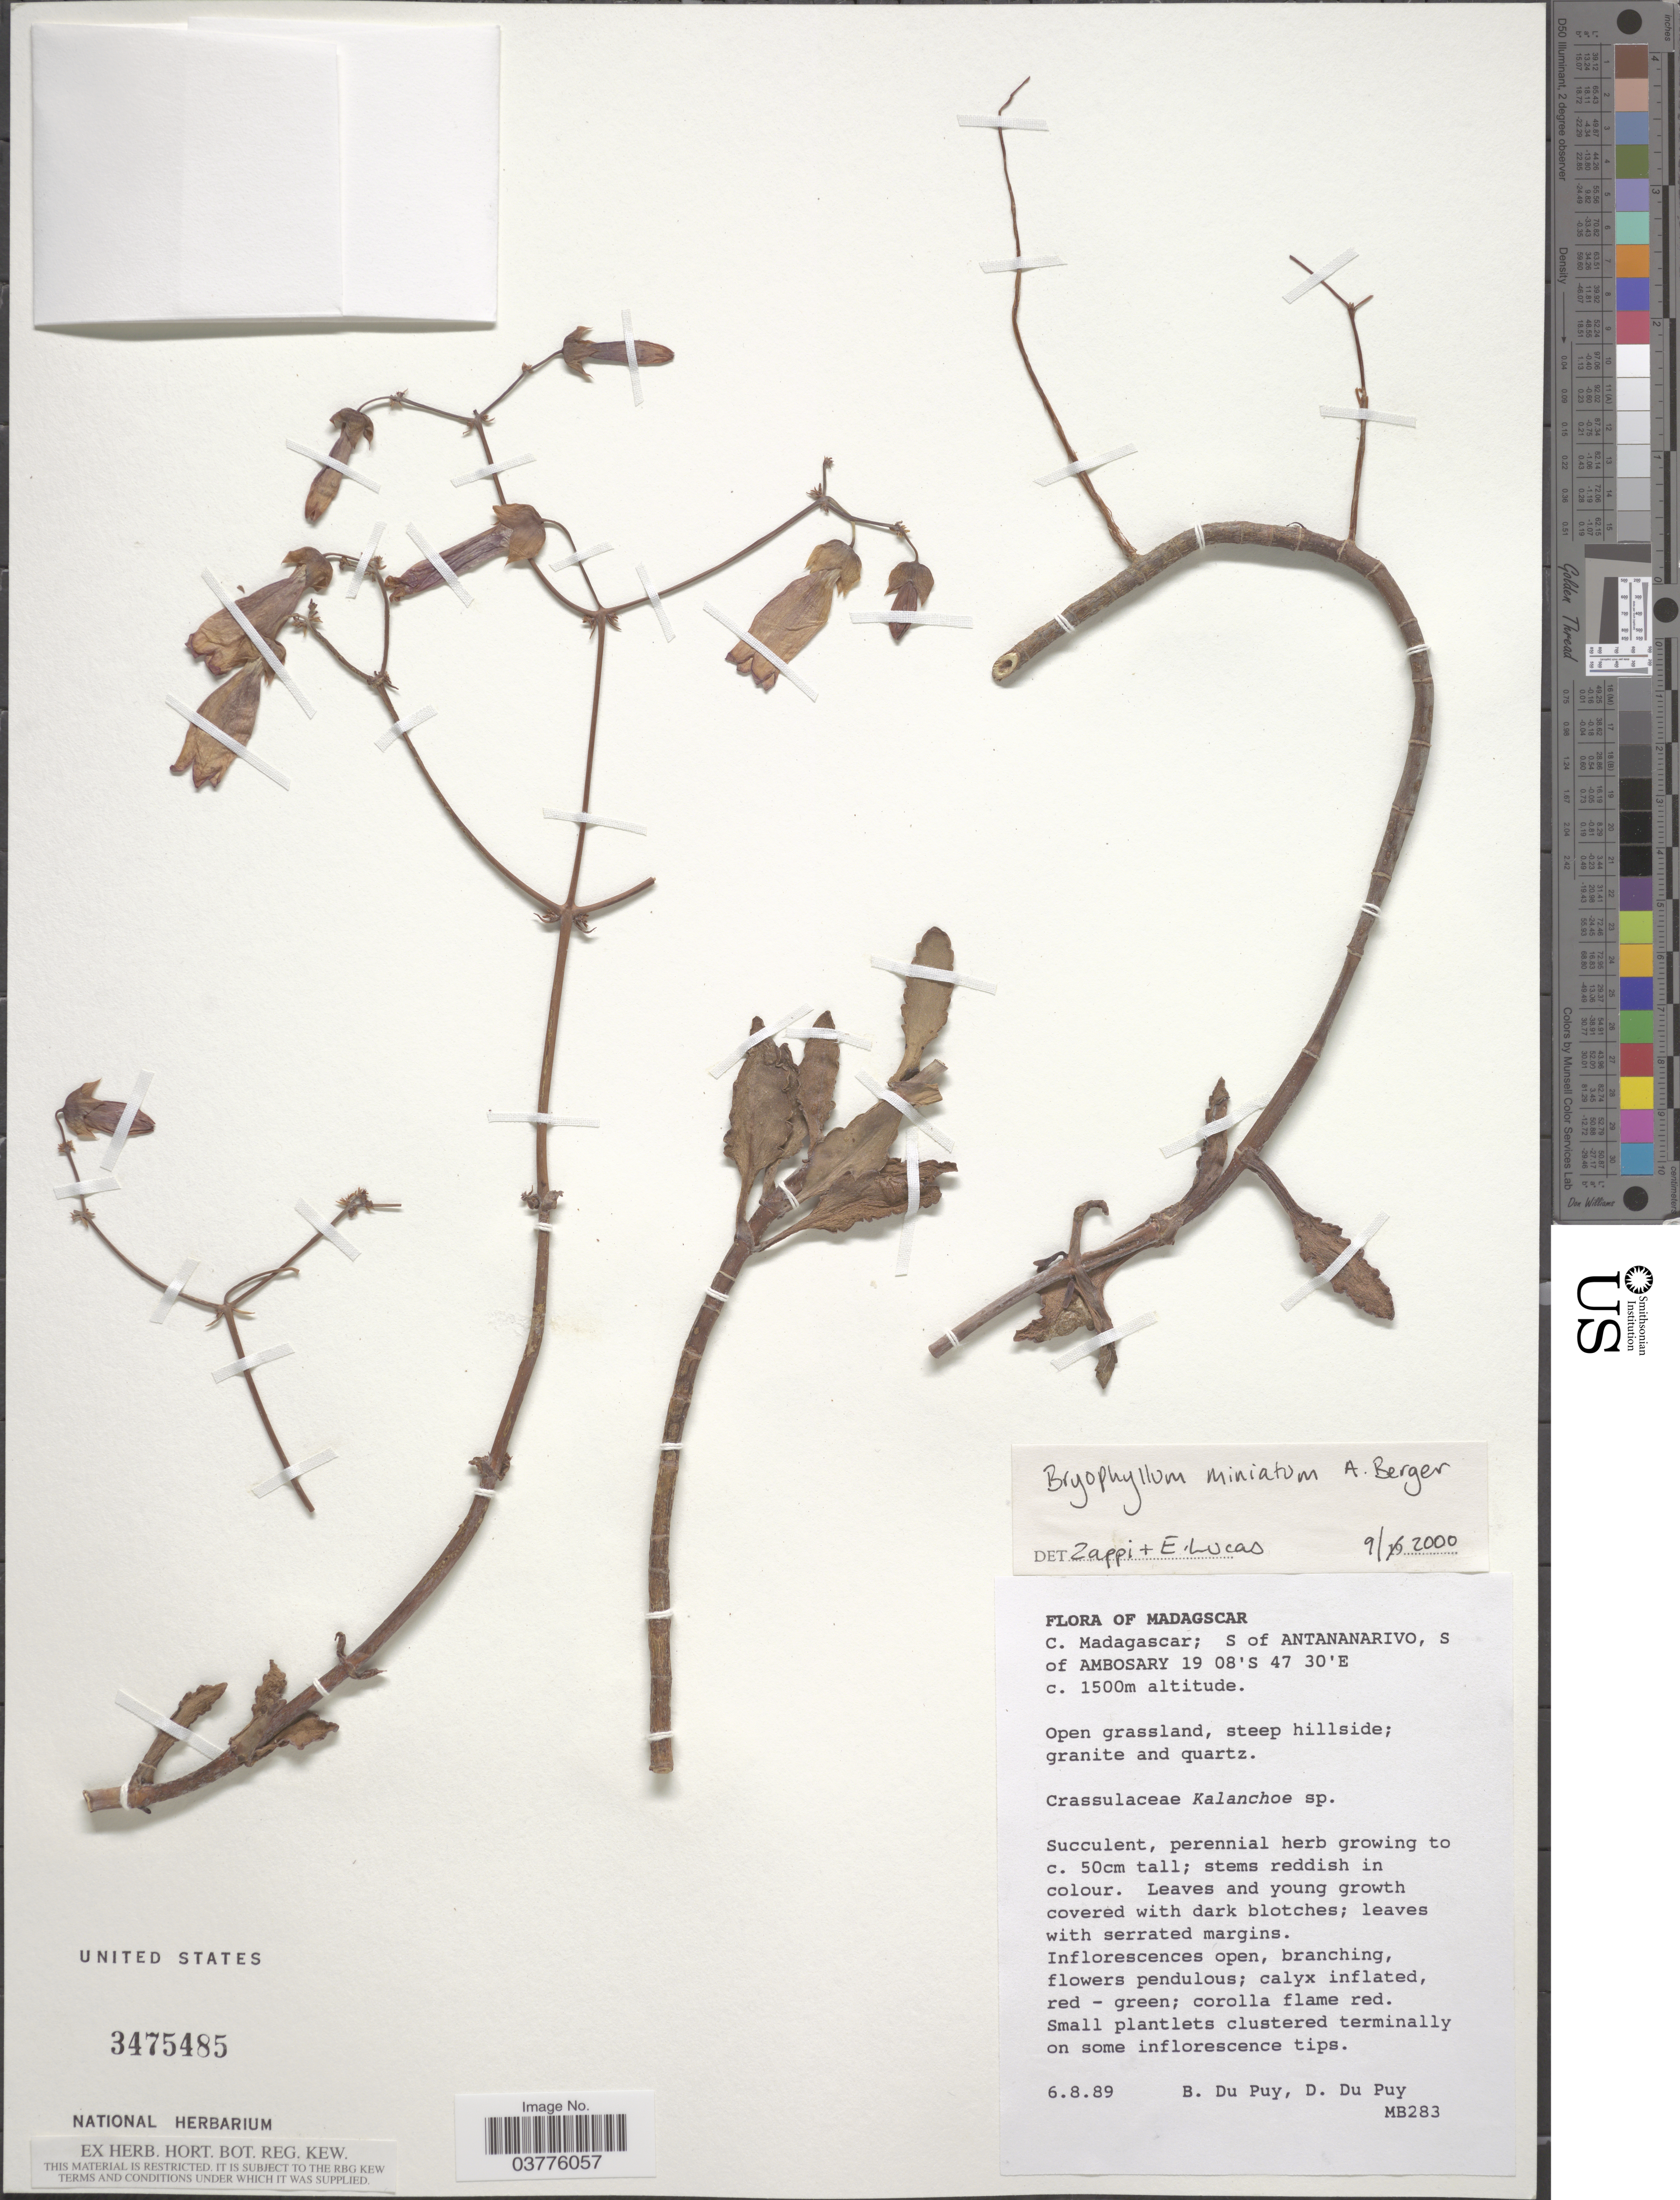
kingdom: Plantae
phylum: Tracheophyta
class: Magnoliopsida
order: Saxifragales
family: Crassulaceae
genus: Kalanchoe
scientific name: Kalanchoe miniata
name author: Hilsenb. & Bojer ex Tul.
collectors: B. Du Puy & D. Du Puy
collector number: MB283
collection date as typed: Transcribed d/m/y: 6/8/89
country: Madagascar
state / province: Vakinankaratra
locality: C. Madagascar; S of Antananarivo, S of Ambosary.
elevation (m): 1500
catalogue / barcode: US 3475485